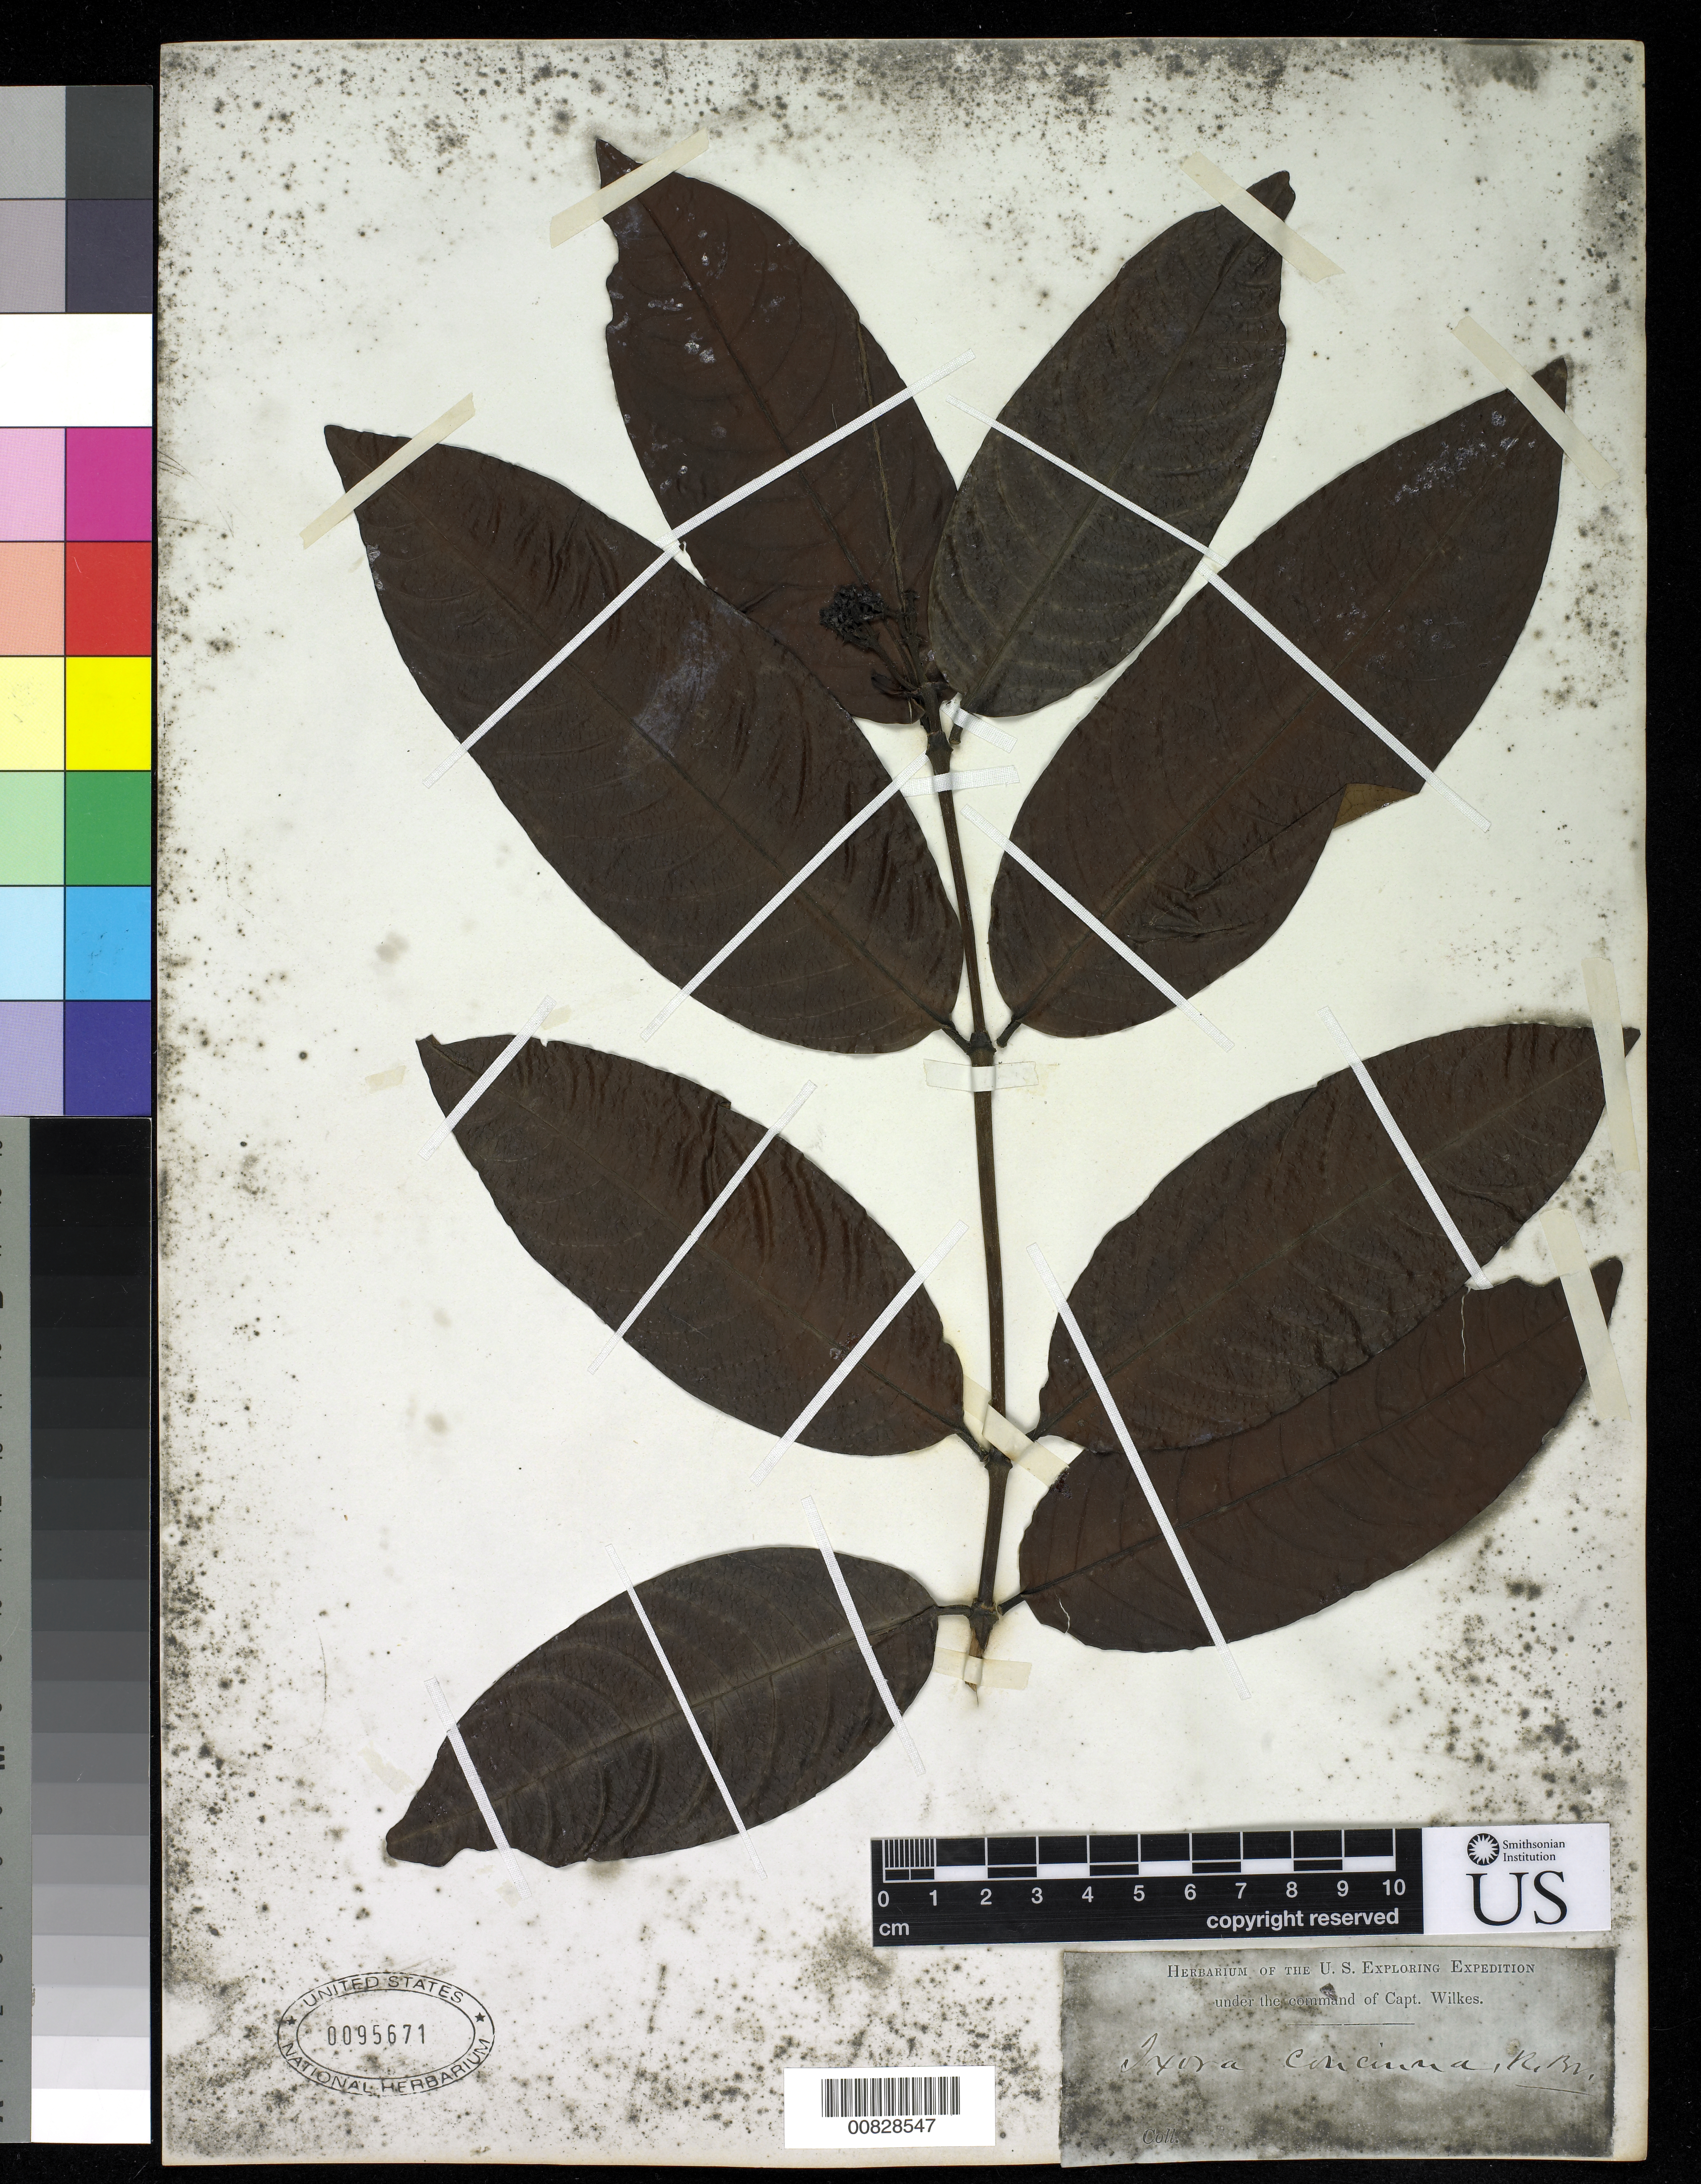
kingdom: Plantae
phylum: Tracheophyta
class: Magnoliopsida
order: Gentianales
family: Rubiaceae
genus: Ixora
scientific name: Ixora concinna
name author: R. Br. ex Hook. f.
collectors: Wilkes Explor. Exped.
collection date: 1838/1842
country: South Africa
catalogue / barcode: US 95671